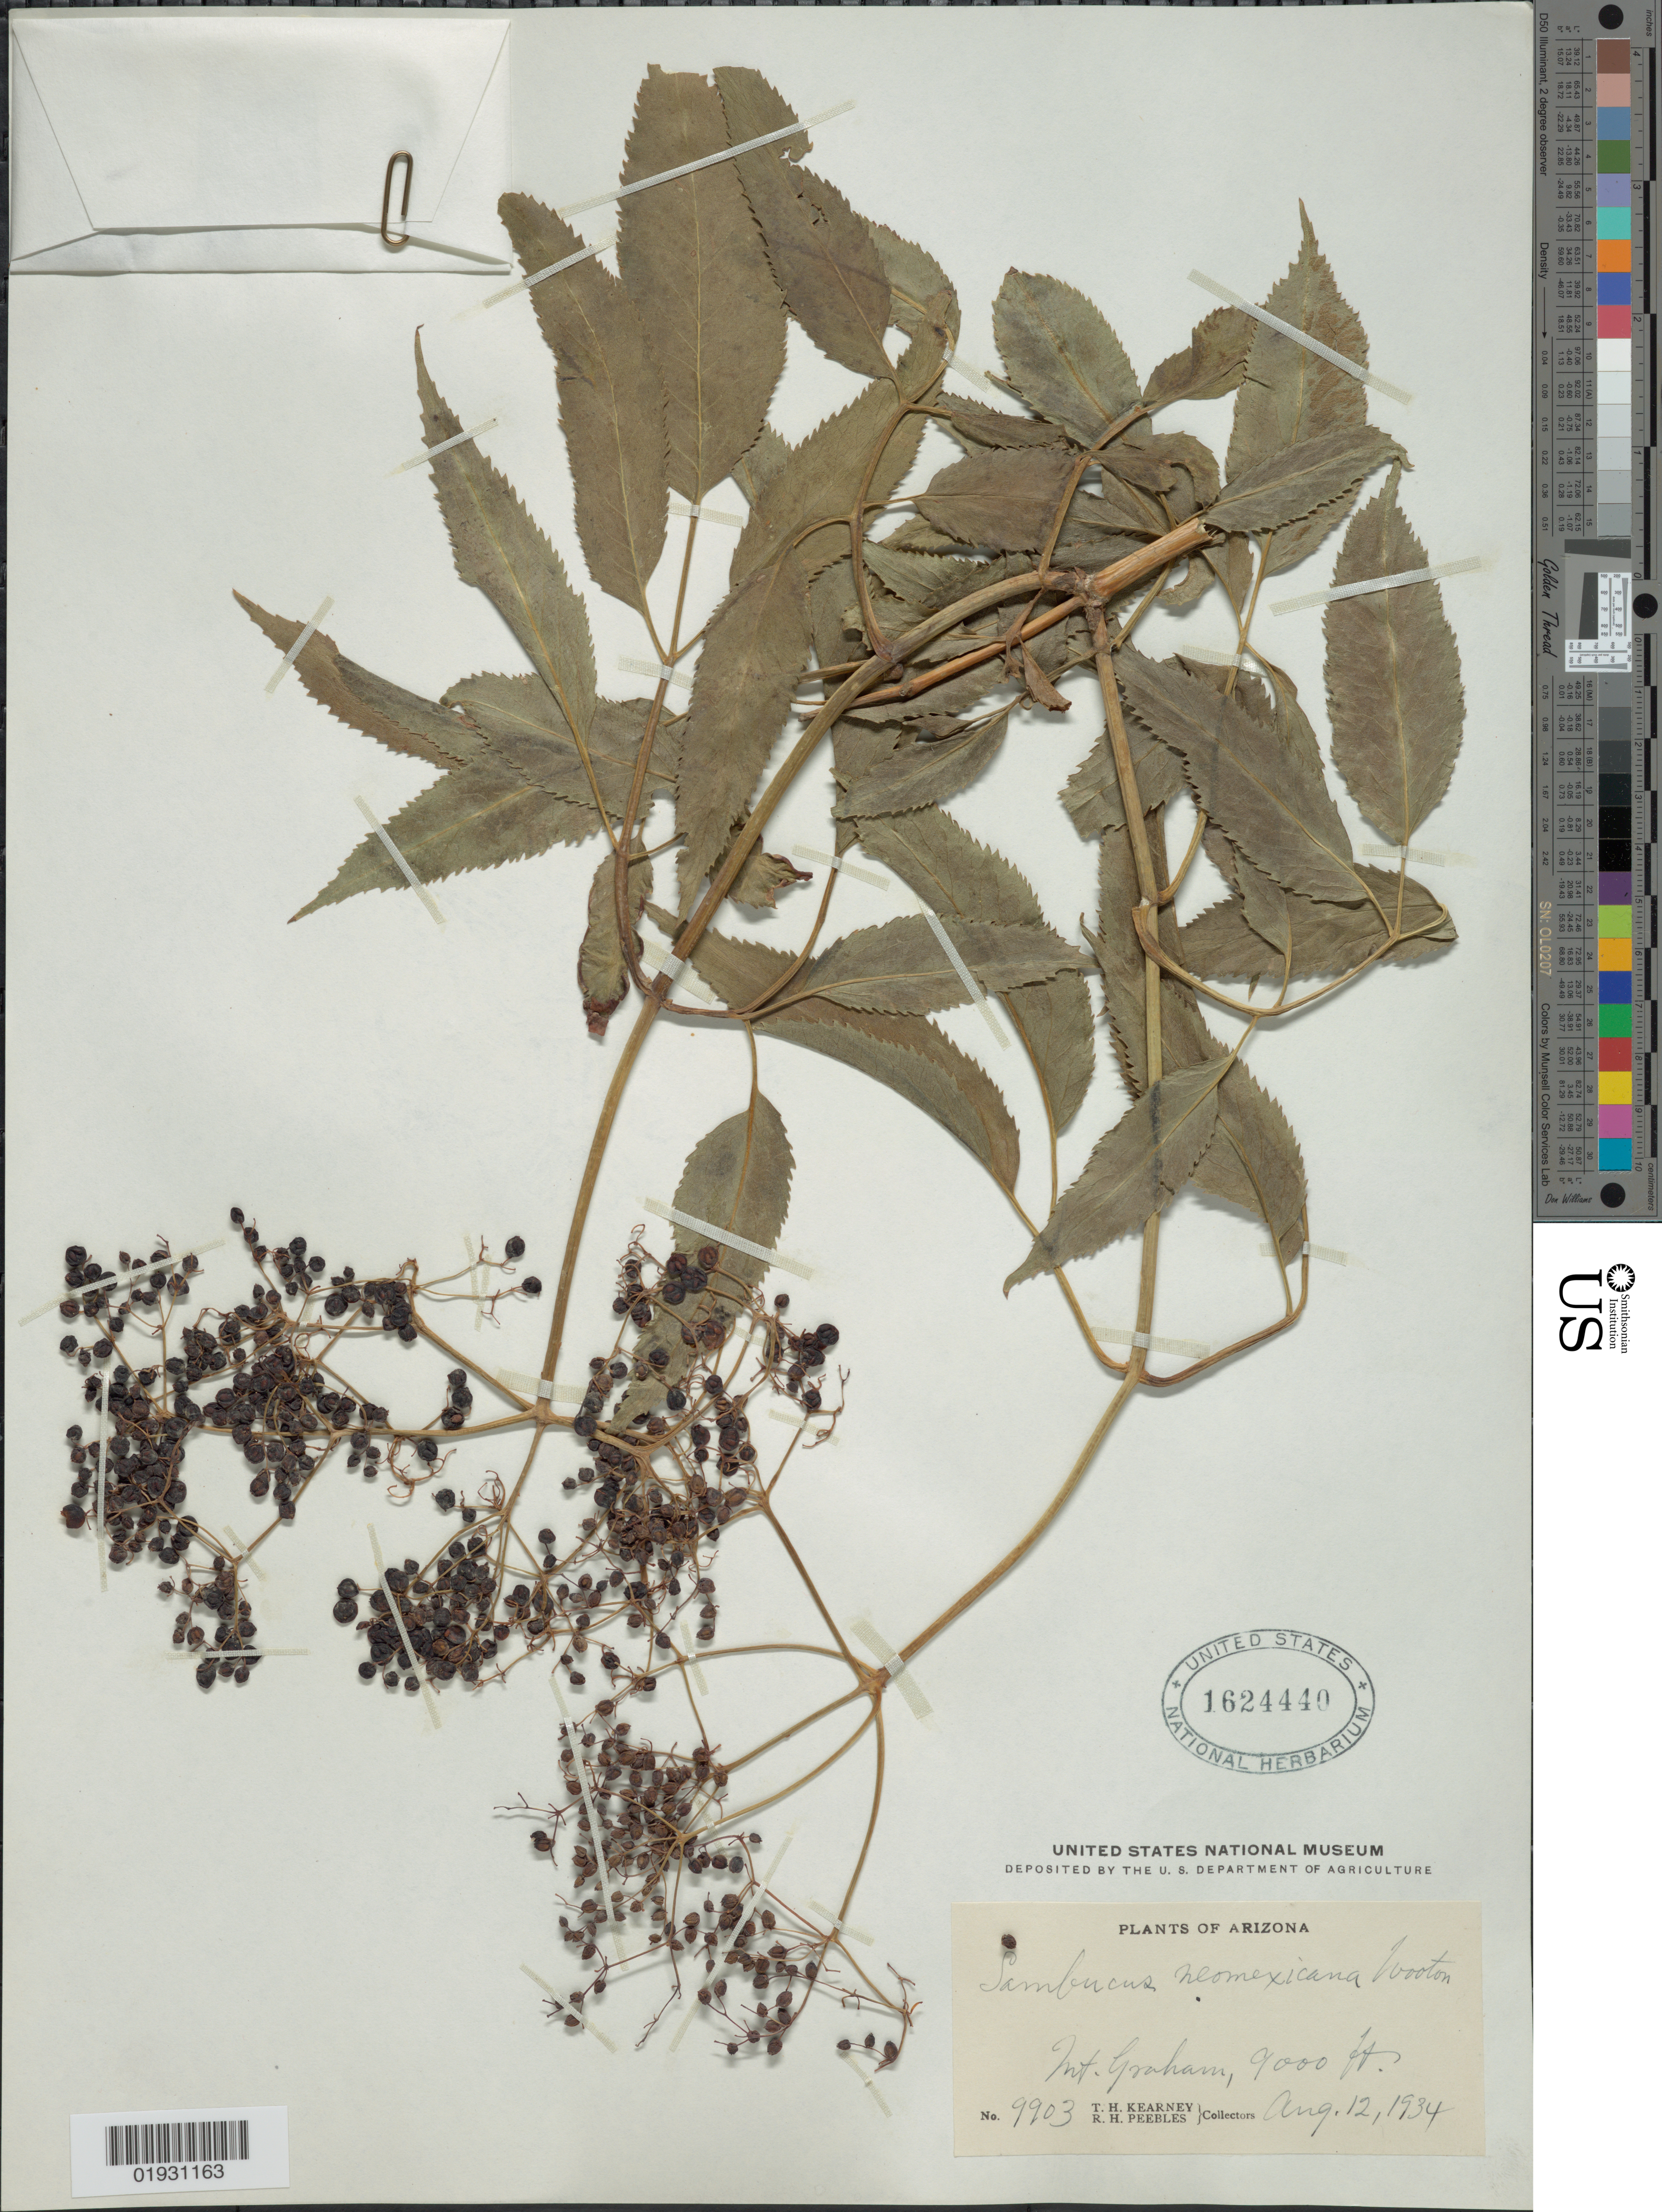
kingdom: Plantae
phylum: Tracheophyta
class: Magnoliopsida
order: Dipsacales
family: Viburnaceae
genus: Sambucus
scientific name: Sambucus neo-mexicana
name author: Wooton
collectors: T. H. Kearney & R. H. Peebles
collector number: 9903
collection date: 1934-08-12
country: United States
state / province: Arizona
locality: Mt. Graham.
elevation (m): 2743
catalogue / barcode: US 1624440